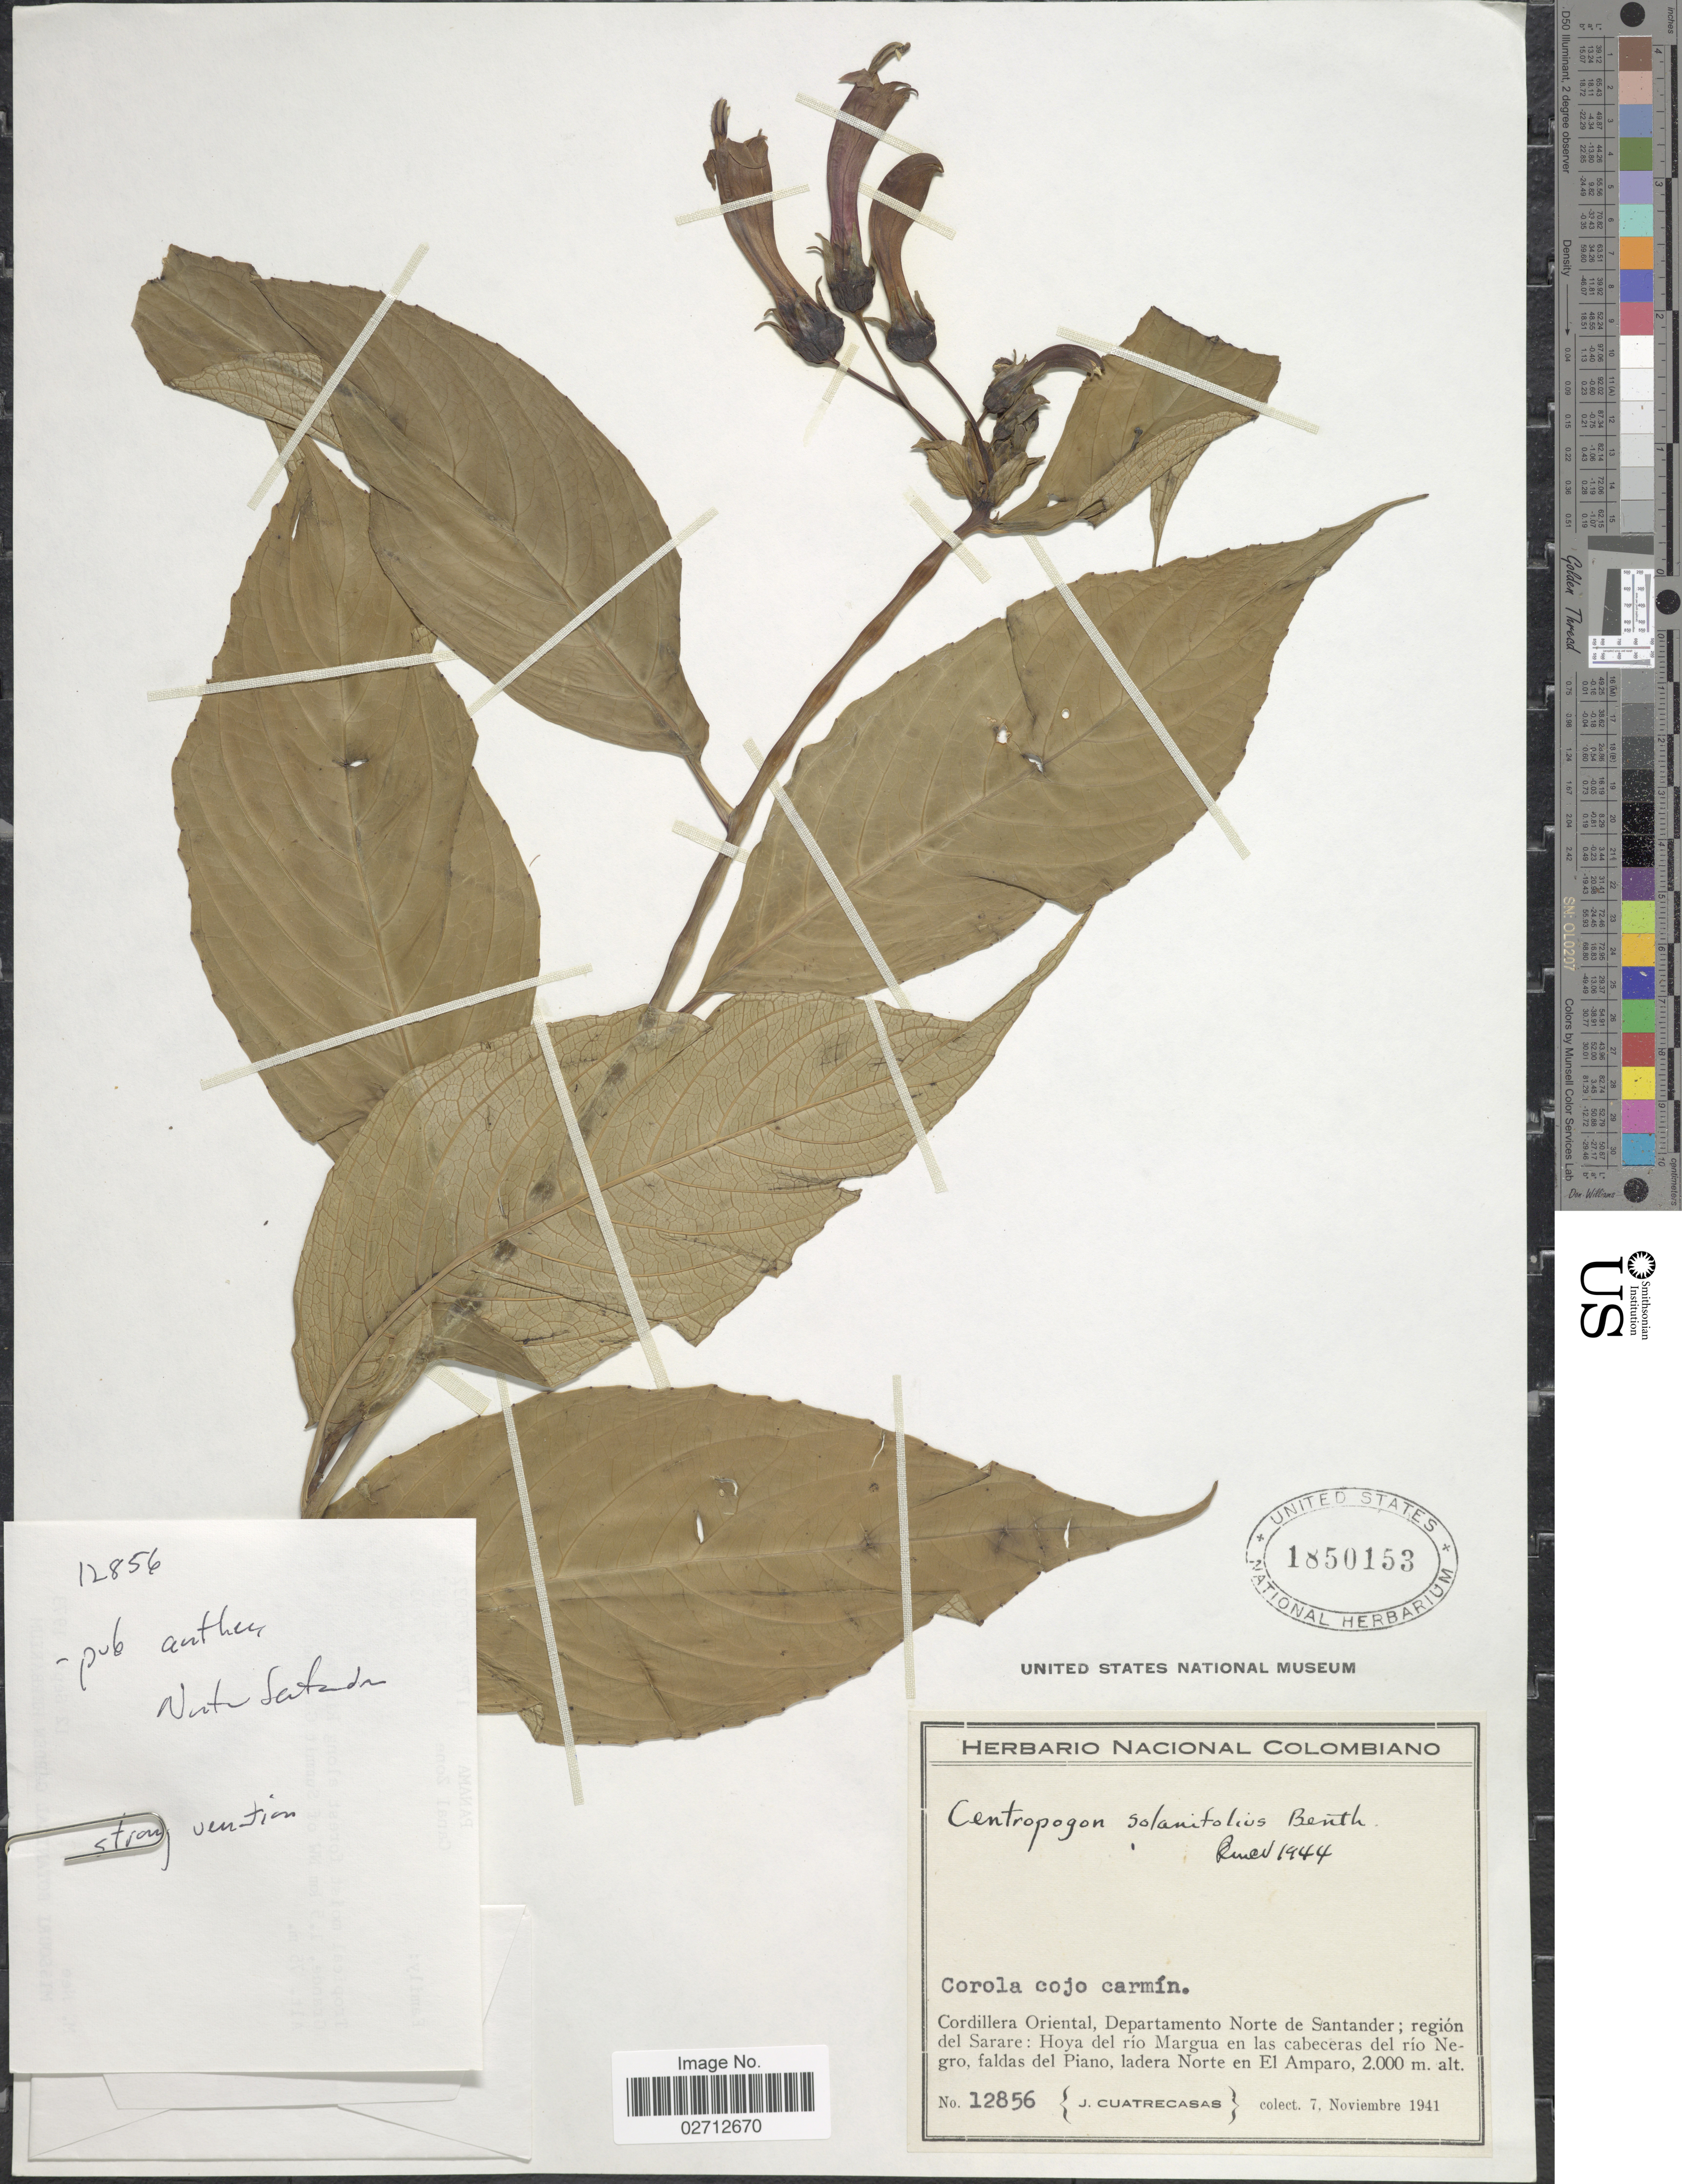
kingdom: Plantae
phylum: Tracheophyta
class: Magnoliopsida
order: Asterales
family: Campanulaceae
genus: Centropogon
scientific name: Centropogon solanifolius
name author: Benth.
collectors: J. Cuatrecasas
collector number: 12856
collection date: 1941-11-07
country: Colombia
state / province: Norte de Santander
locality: Cordillera Oriental, Departamento Norte de Santander; región del Sarare: Hoya del río Margua en las cabeceras del río Negro, faldas del Piano, aldera Norte en El Amparo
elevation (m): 2000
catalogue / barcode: US 1850153